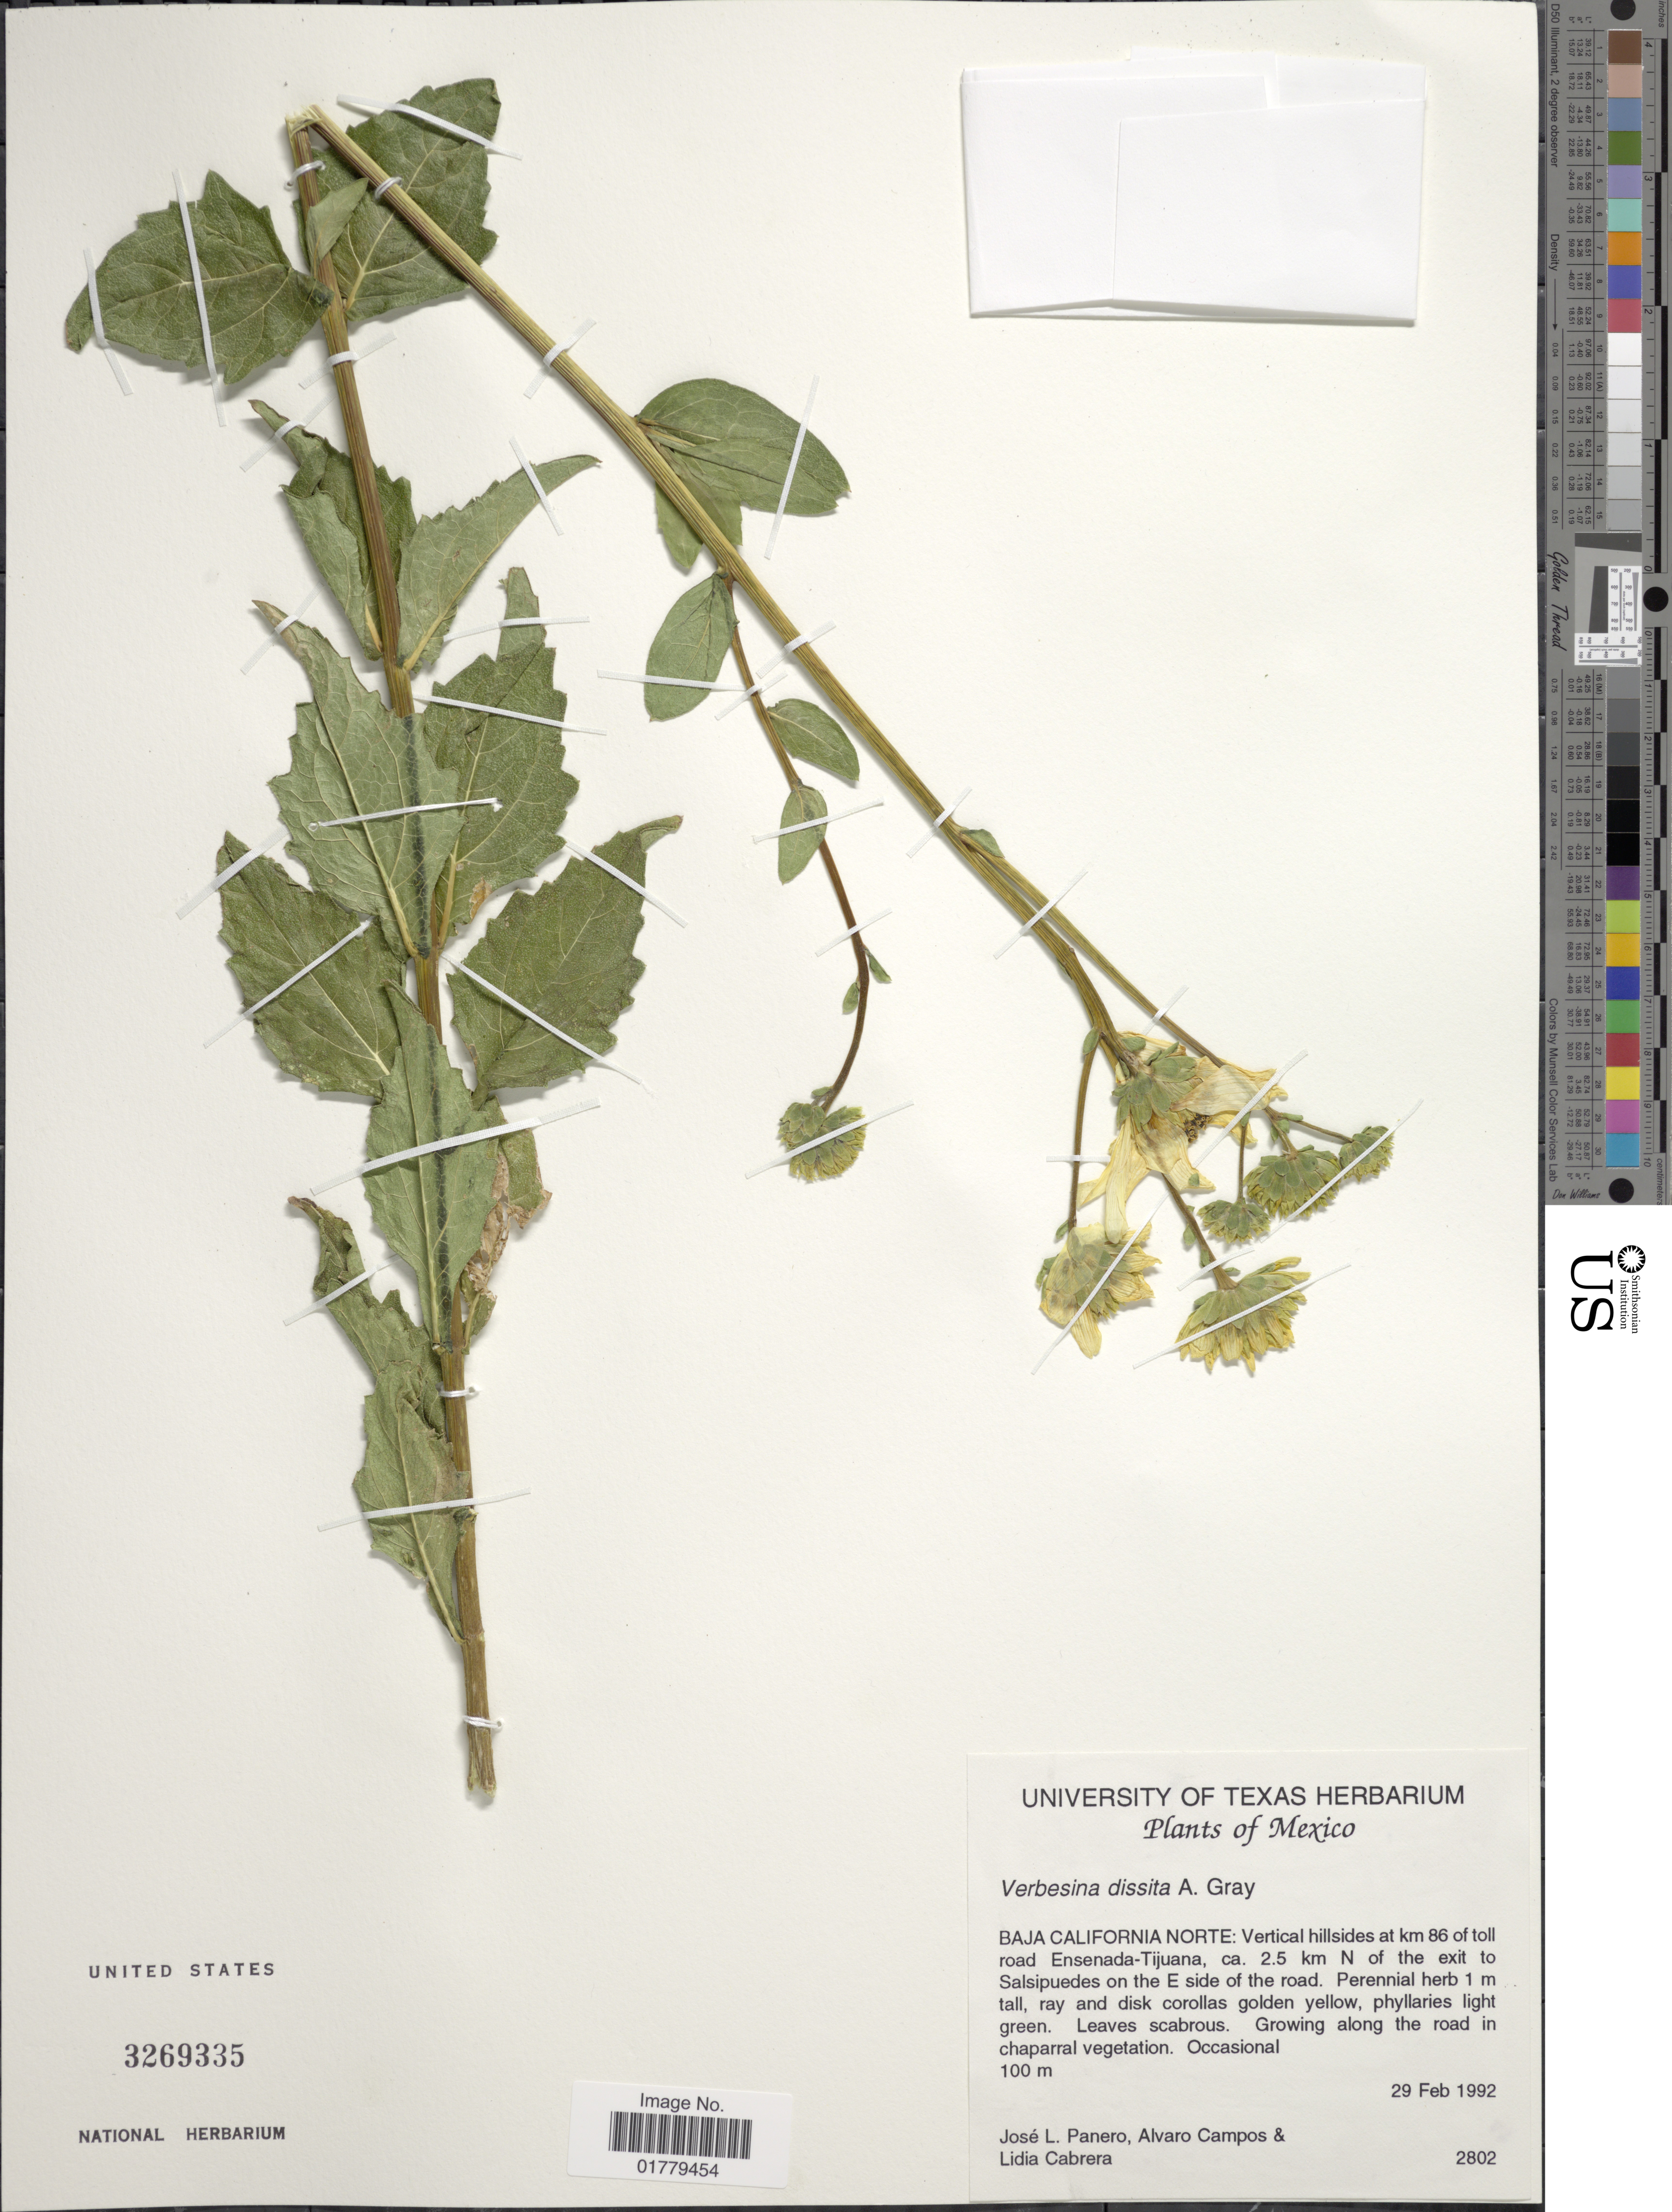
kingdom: Plantae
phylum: Tracheophyta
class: Magnoliopsida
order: Asterales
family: Asteraceae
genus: Verbesina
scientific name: Verbesina dissita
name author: A. Gray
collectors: J. L. Panero, A. Campos & L. Cabrera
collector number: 2802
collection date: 1992-02-29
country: Mexico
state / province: Baja California Norte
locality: Baja California Norte: Vertical hillsides at km 86 of toll road Ensenada-Tijuana, ca. 2.5 km N of the exit to Salsipuedes on the E side of the road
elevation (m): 100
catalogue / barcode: US 3269335